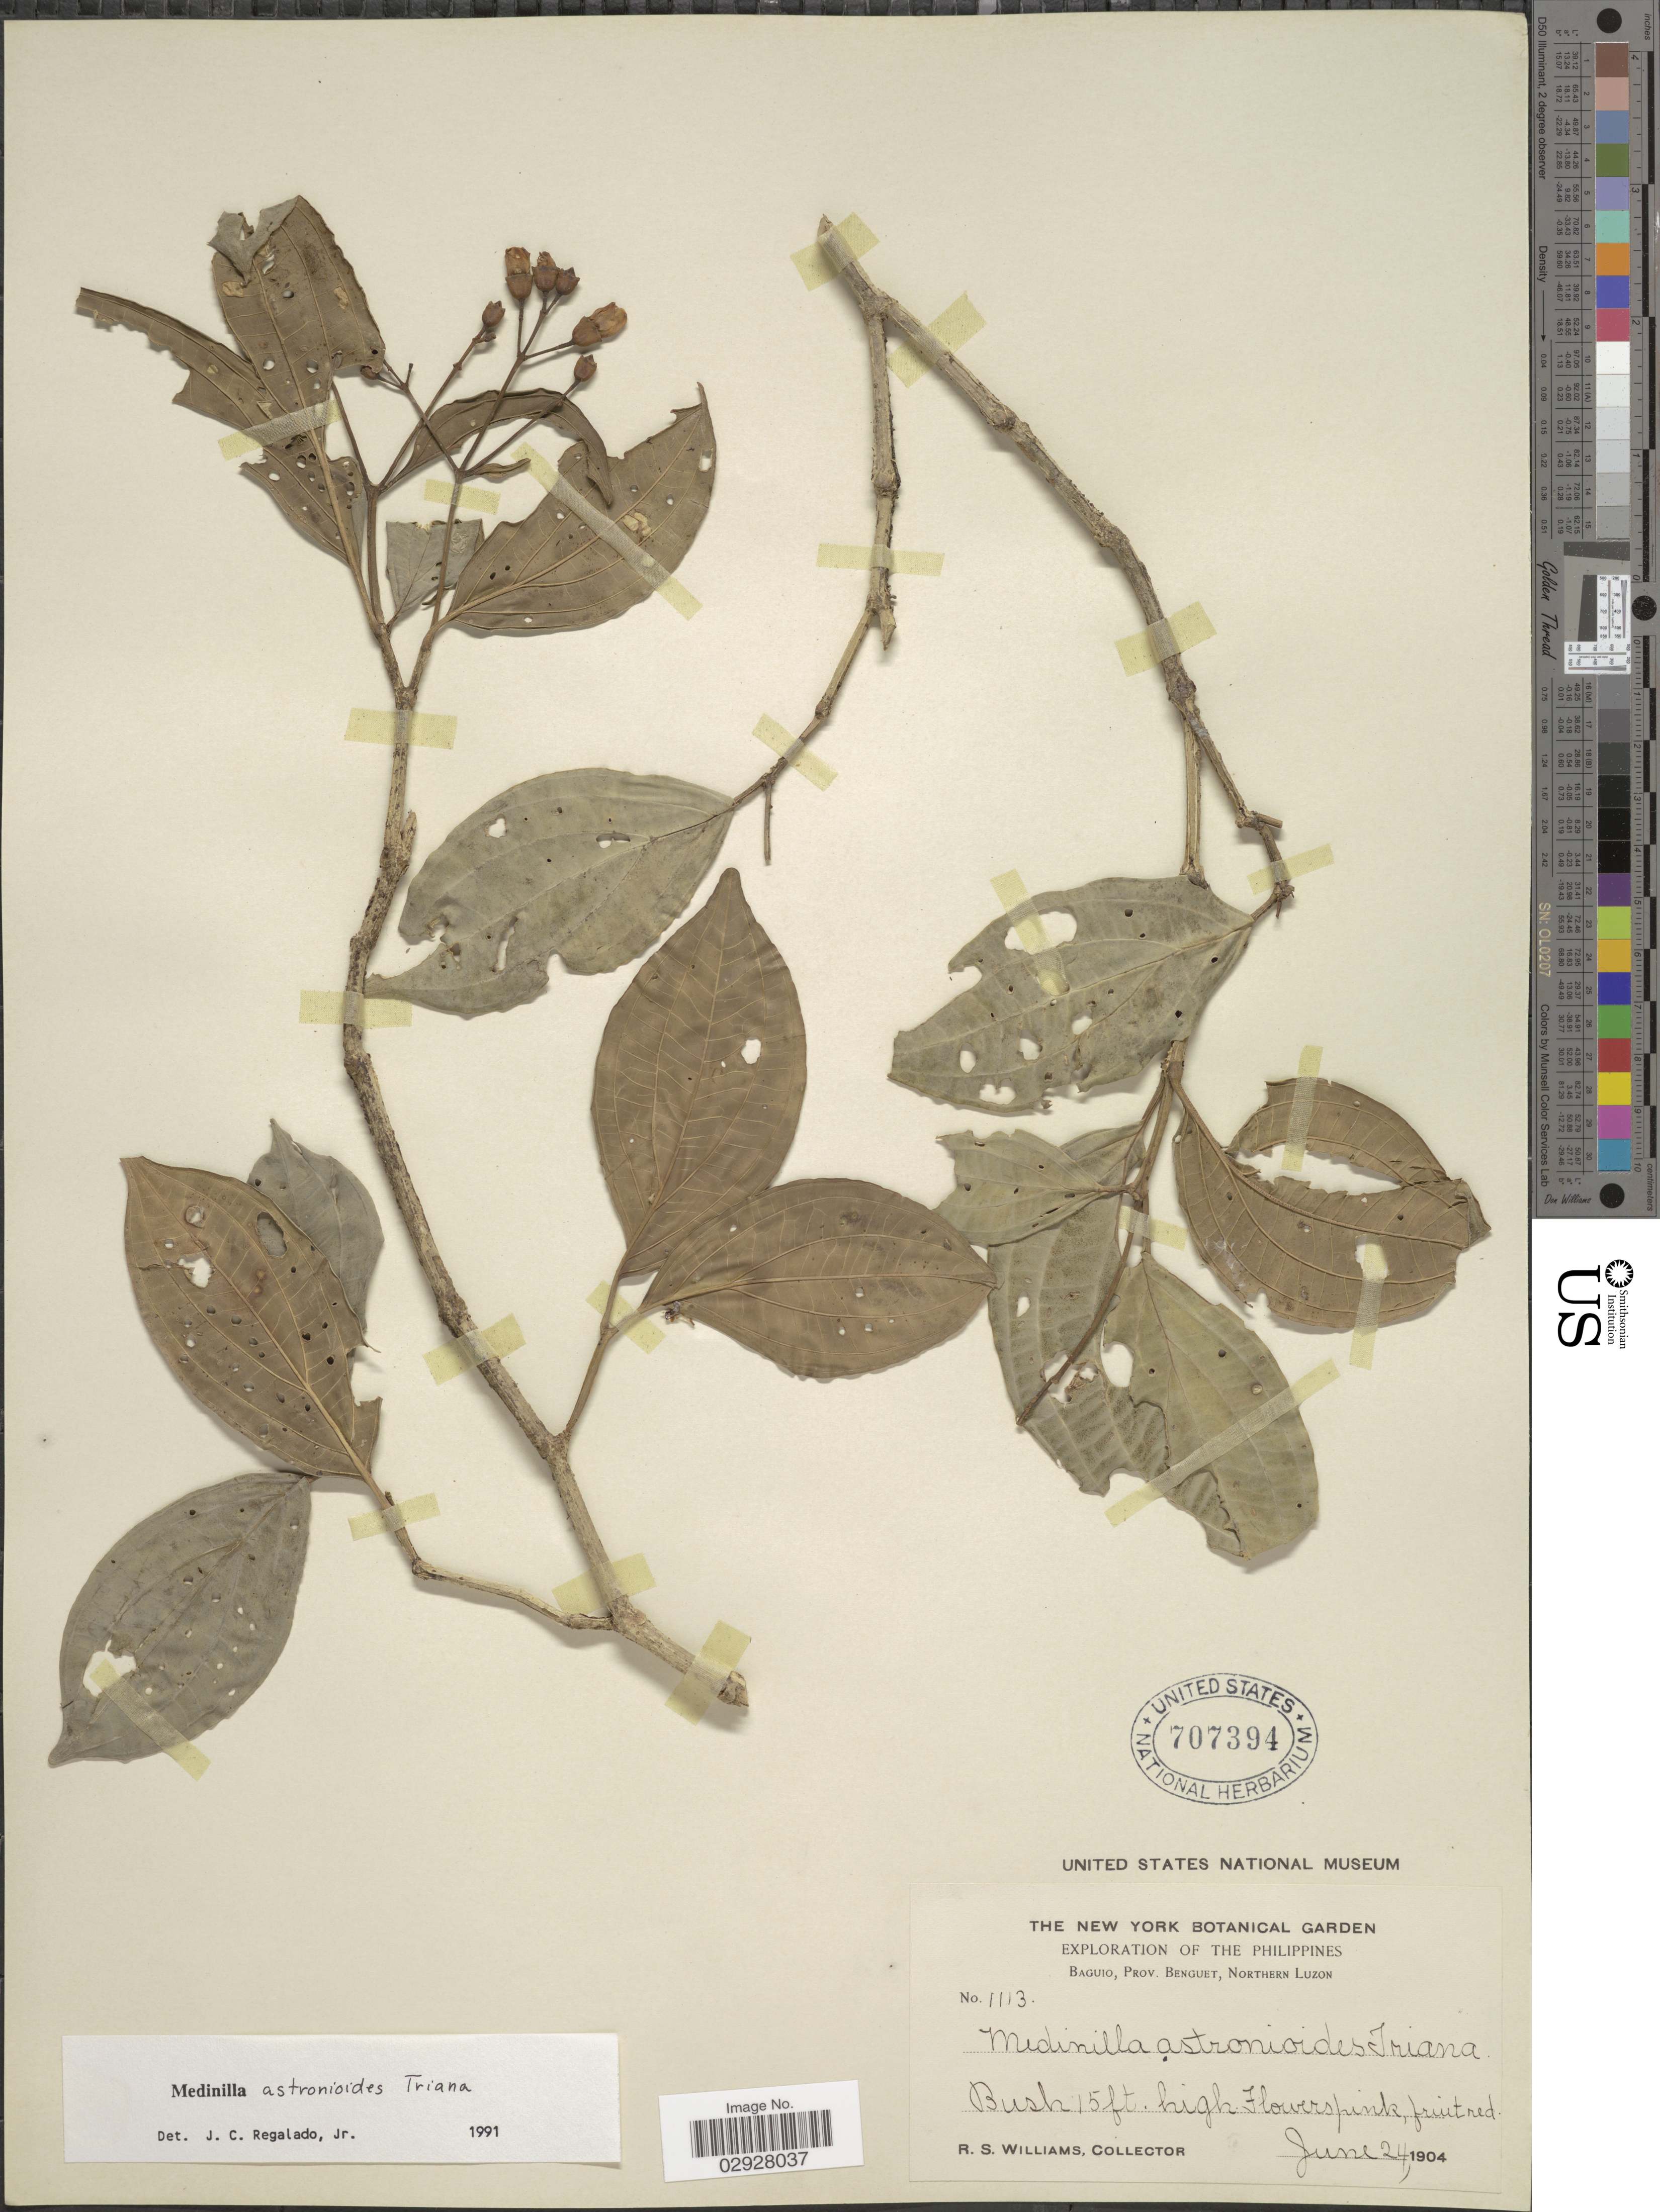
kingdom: Plantae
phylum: Tracheophyta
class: Magnoliopsida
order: Myrtales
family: Melastomataceae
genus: Medinilla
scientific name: Medinilla astronioides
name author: Triana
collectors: R. S. Williams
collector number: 1113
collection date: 1904-06-24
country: Philippines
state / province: Cordillera (Administrative Region)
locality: Baguio, Prov. Benguet, Northern Luzon.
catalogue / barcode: US 707394